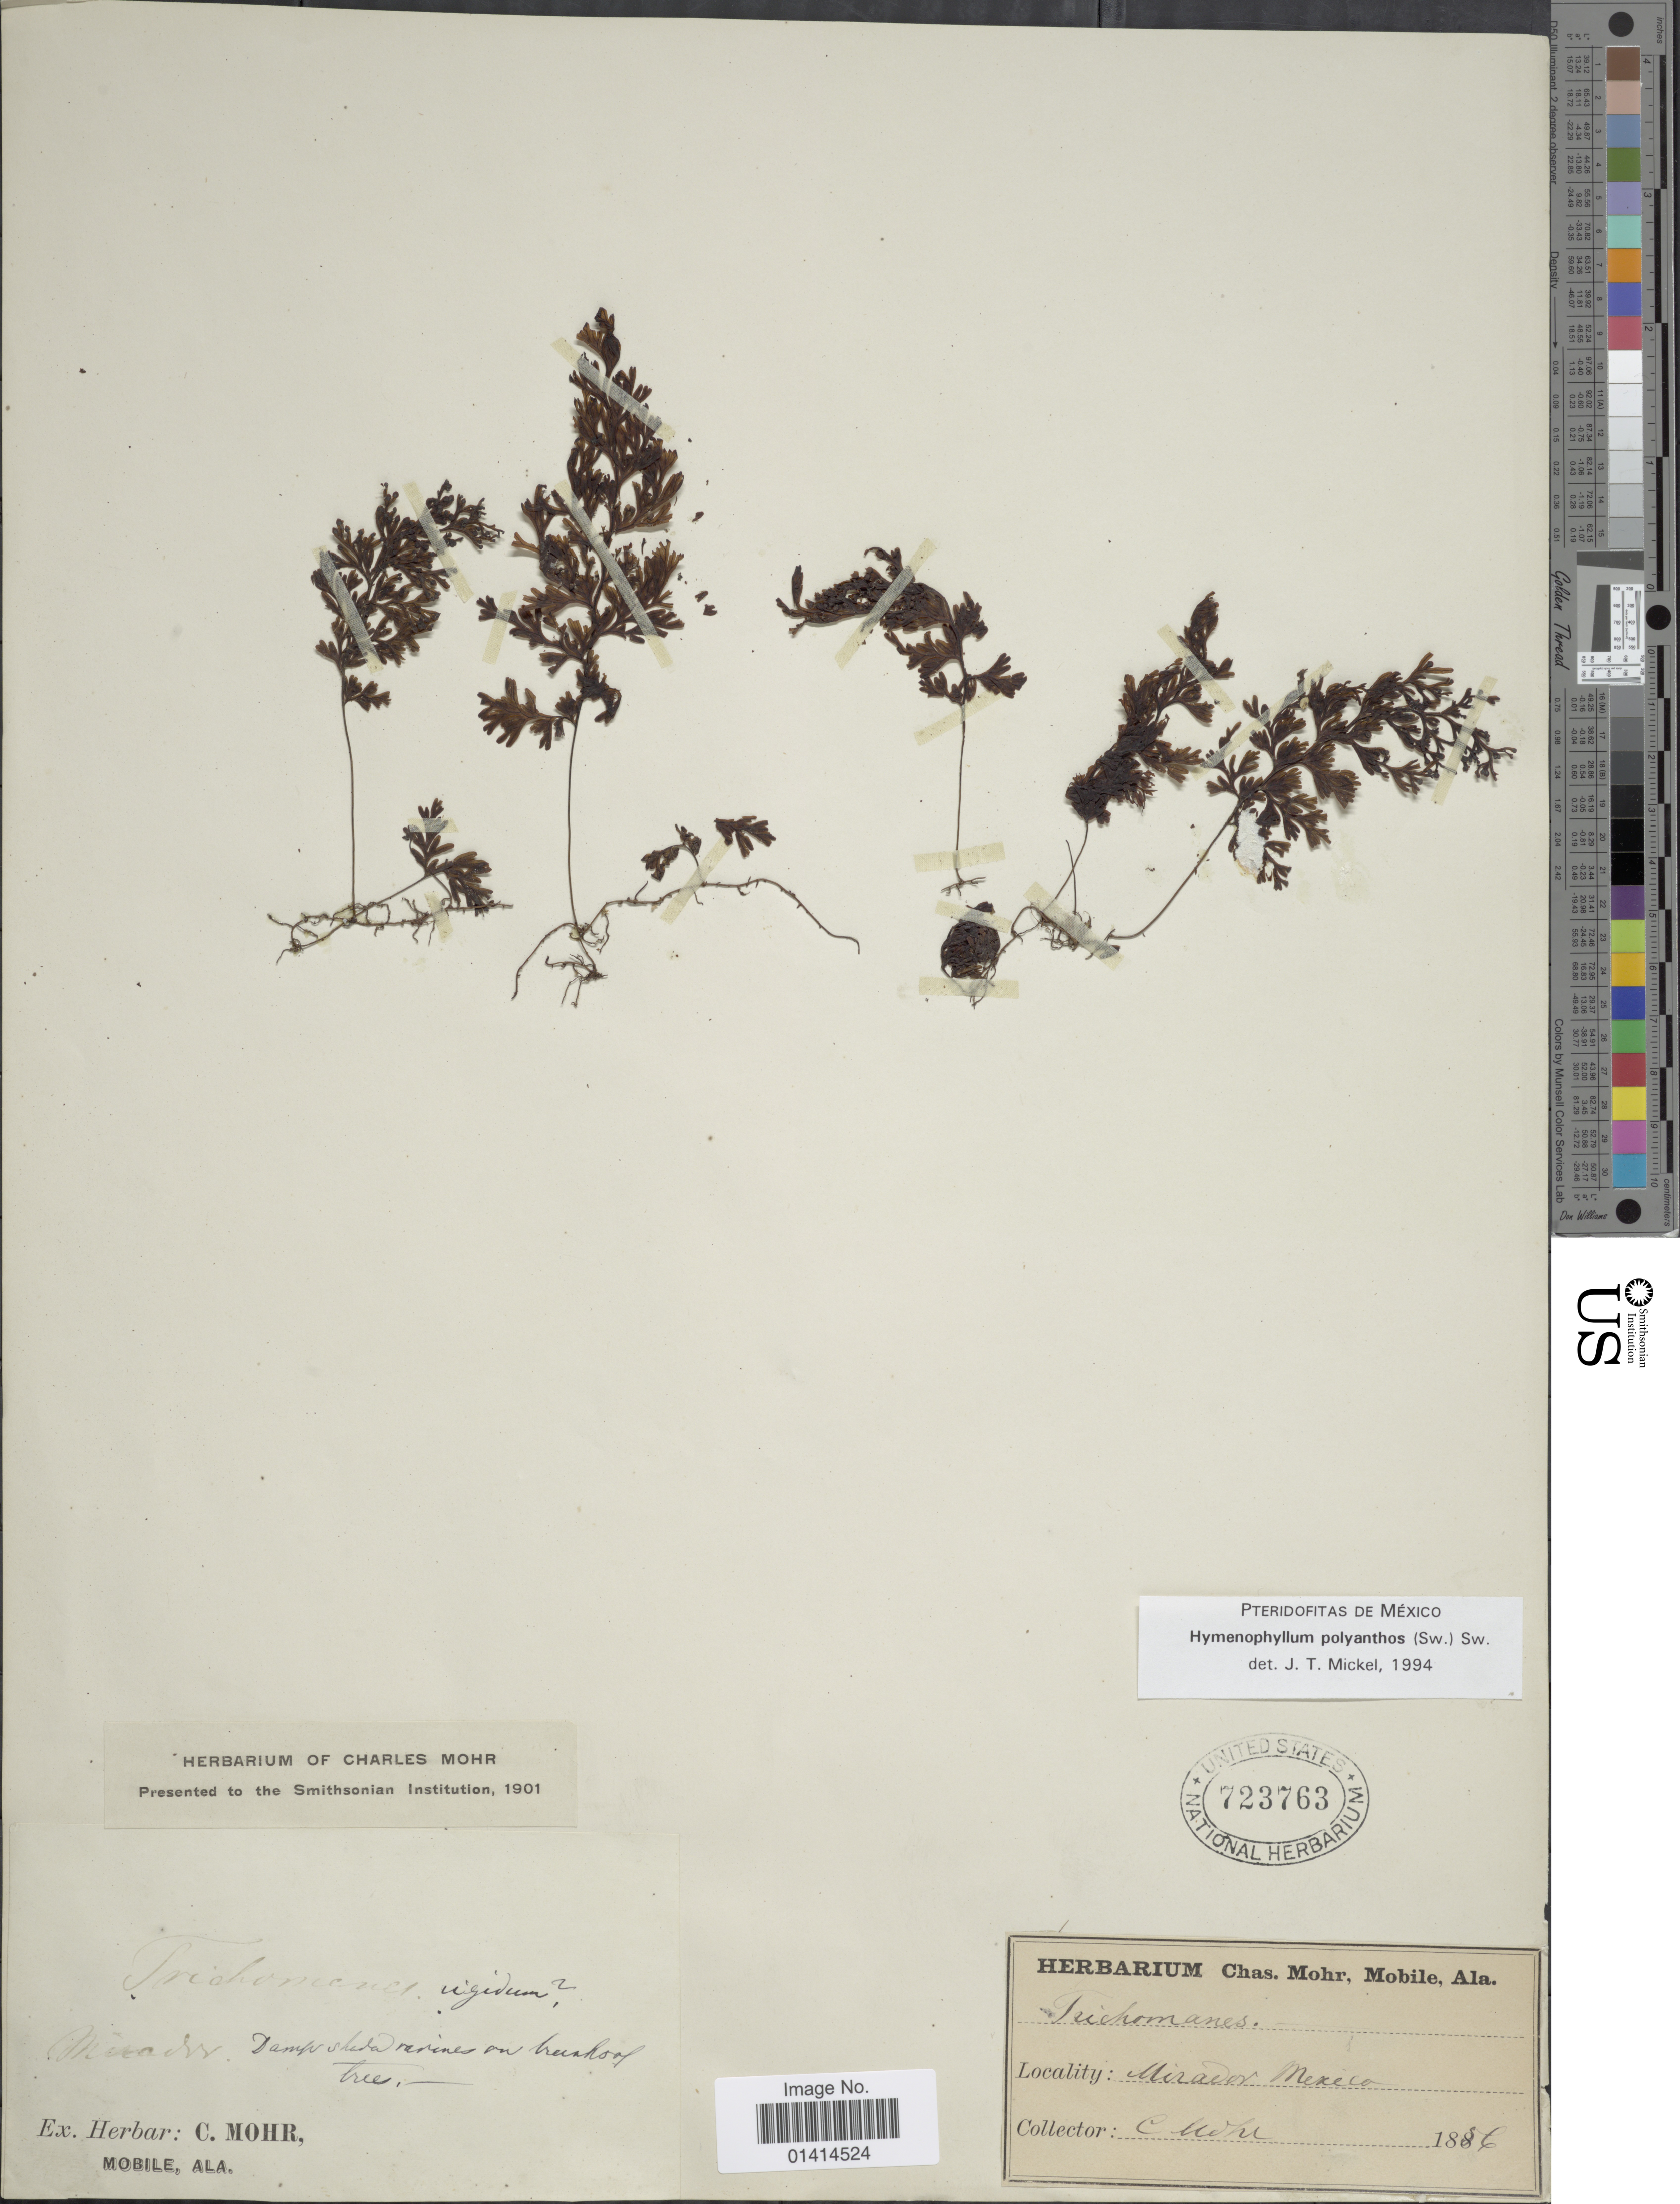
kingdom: Plantae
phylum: Tracheophyta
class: Polypodiopsida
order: Hymenophyllales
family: Hymenophyllaceae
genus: Hymenophyllum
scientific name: Hymenophyllum polyanthos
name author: (Sw.) Sw.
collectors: C. T. Mohr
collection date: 1856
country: Mexico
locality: Mirador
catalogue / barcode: US 723763